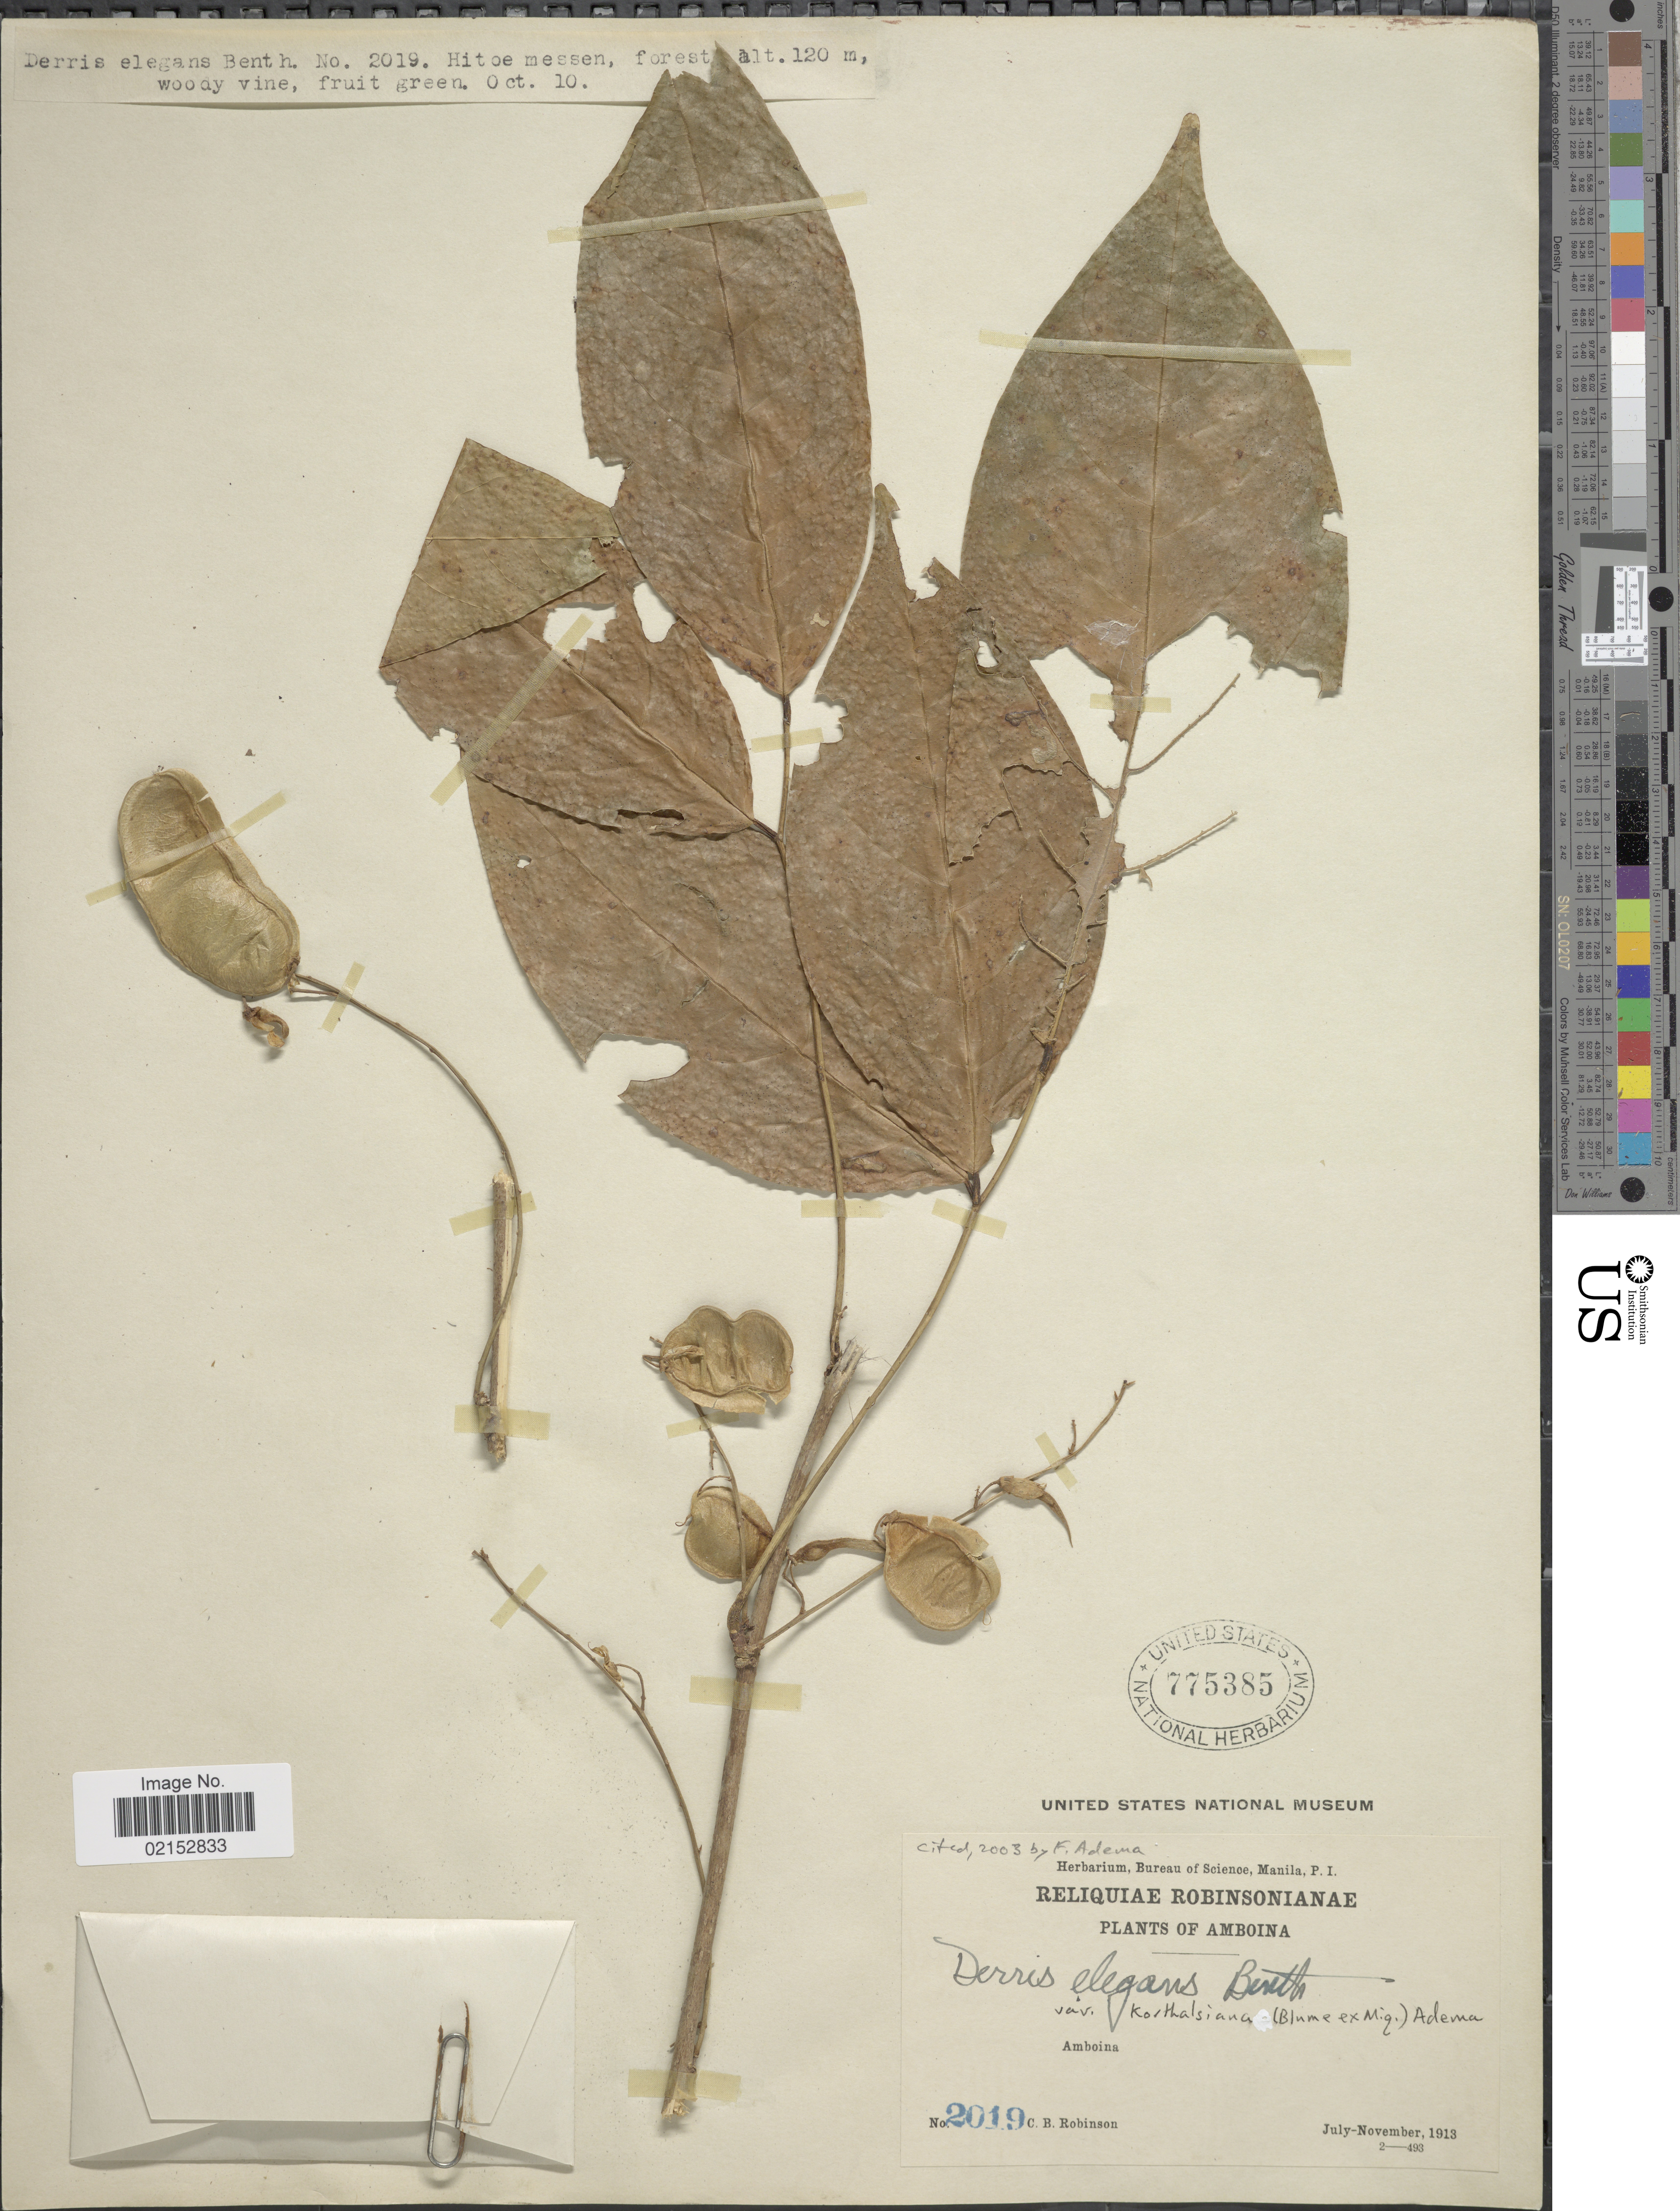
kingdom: Plantae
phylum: Tracheophyta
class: Magnoliopsida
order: Fabales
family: Fabaceae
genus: Derris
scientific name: Derris elegans var. korthalsiana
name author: (Blume ex Miq.) Adema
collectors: C. Robinson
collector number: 2019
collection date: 1913-07/1913-11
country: Indonesia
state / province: Maluku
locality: Amboina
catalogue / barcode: US 775385